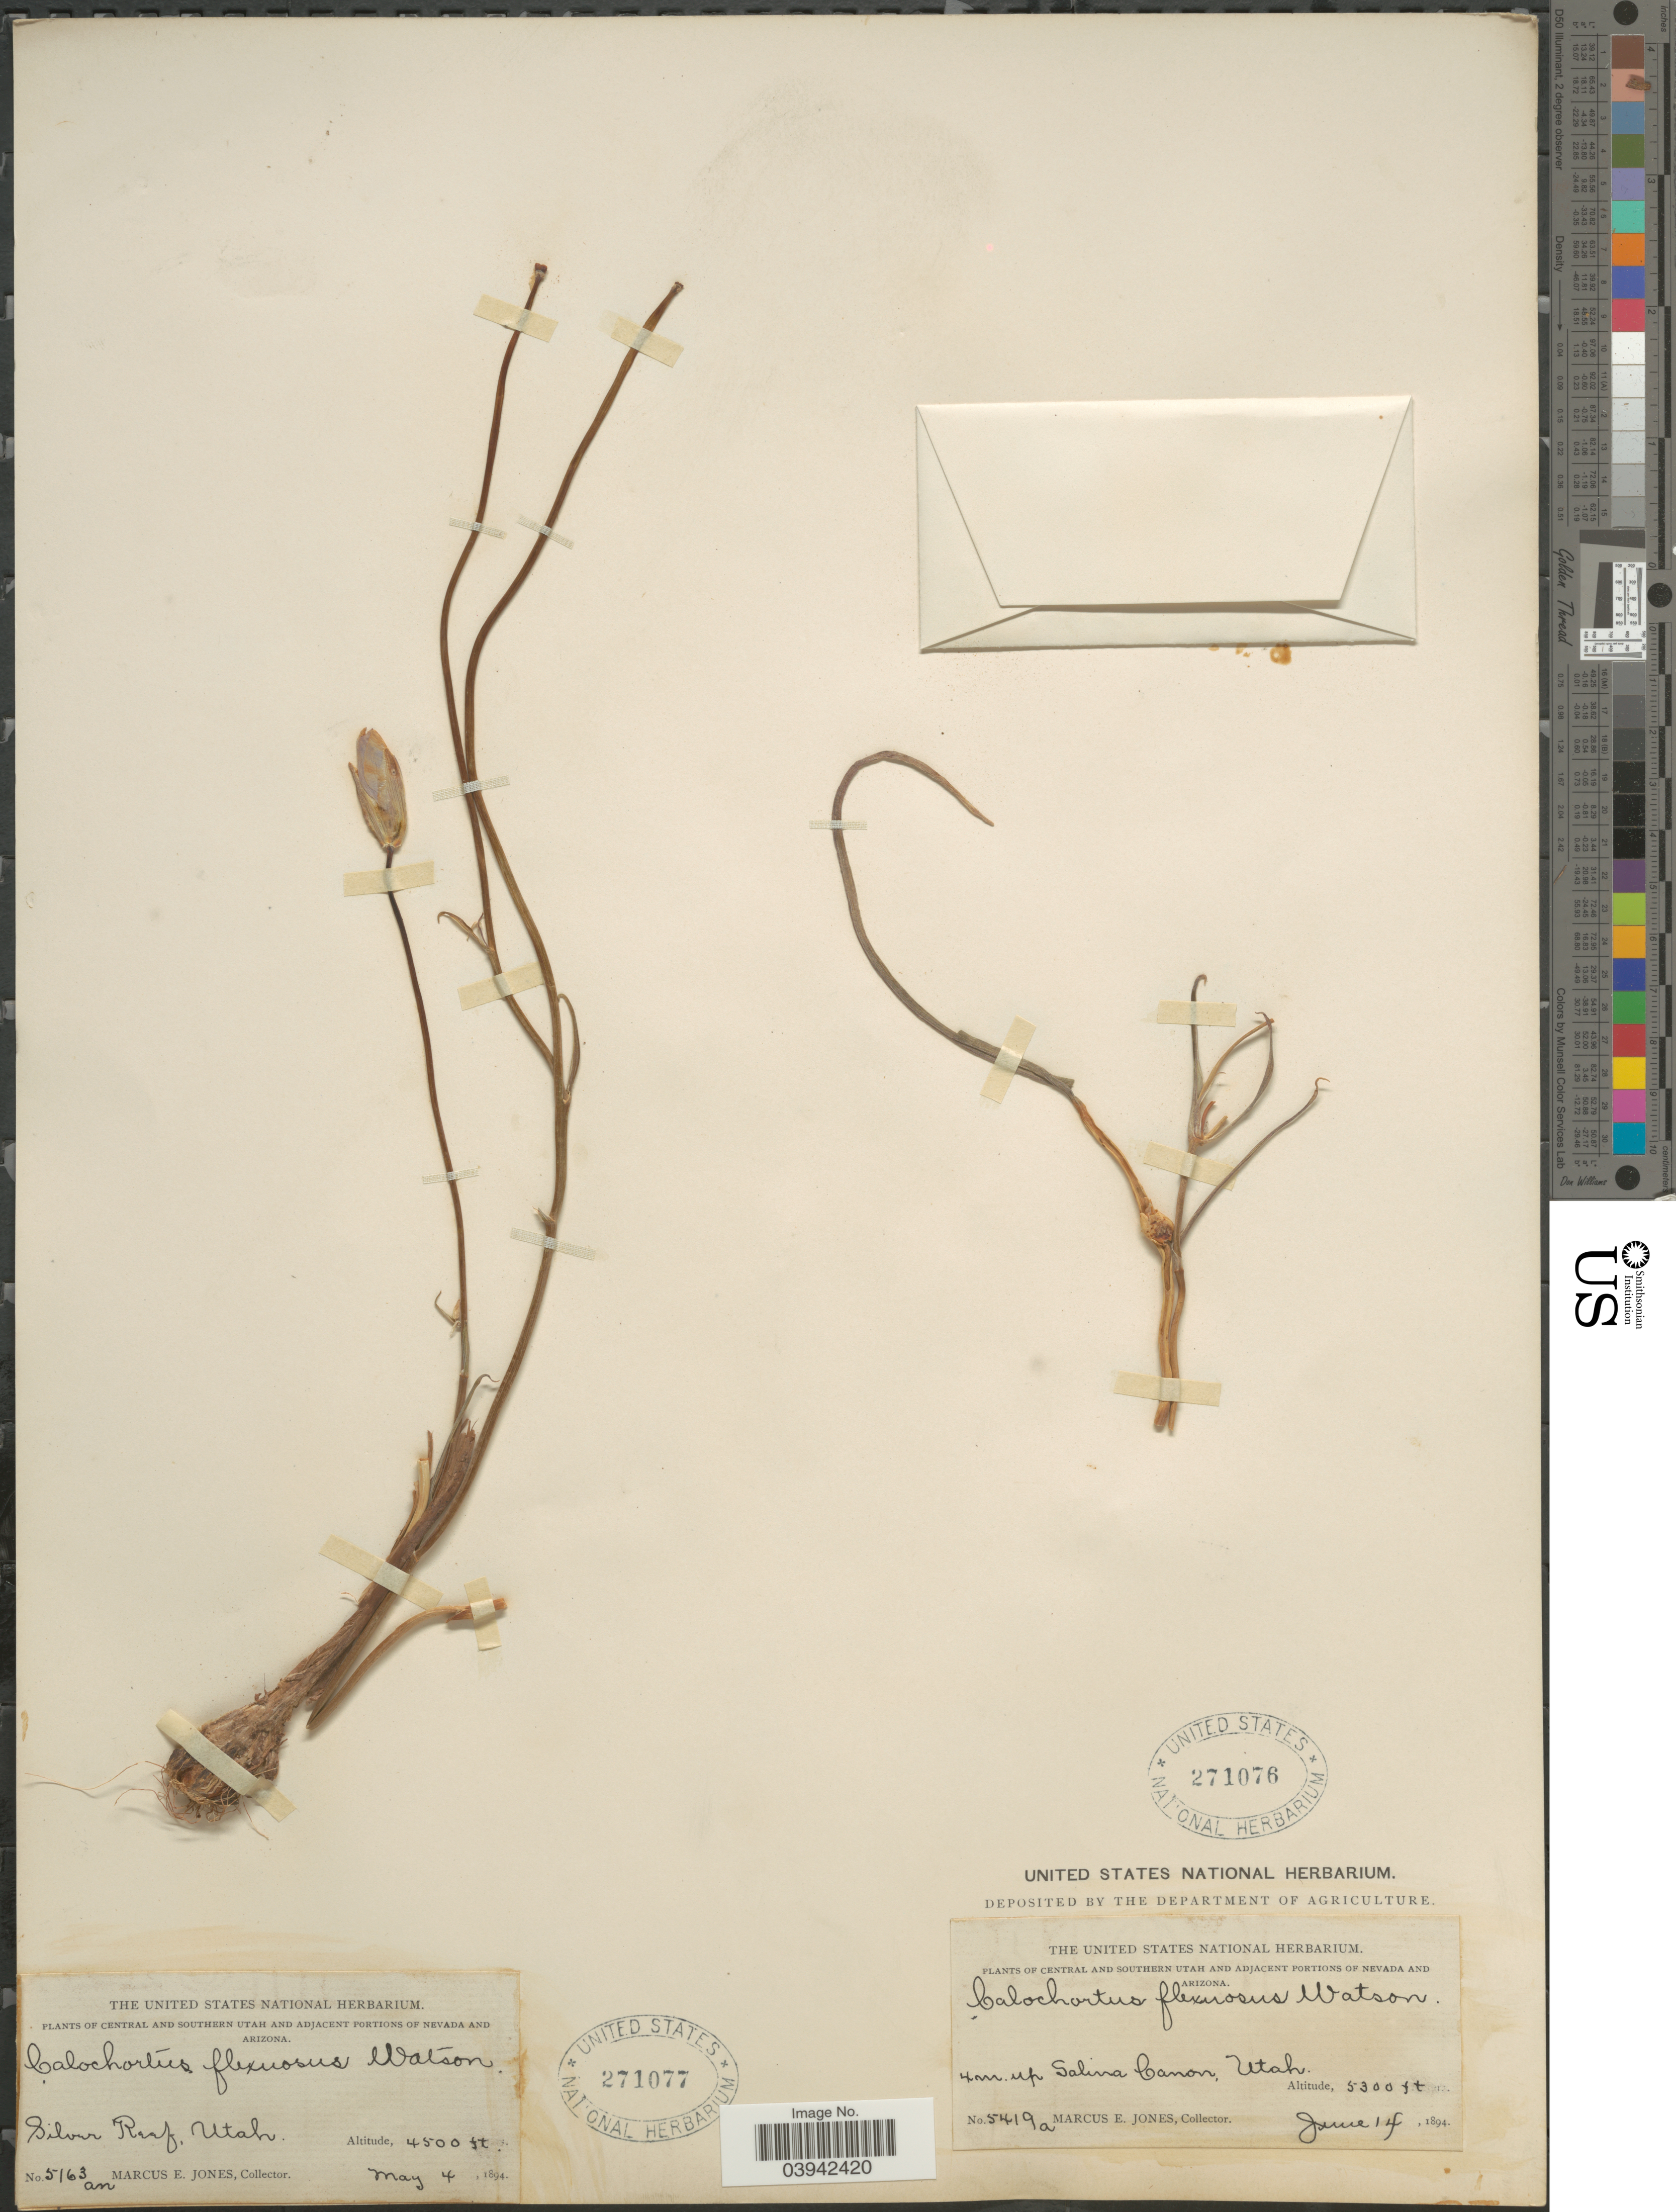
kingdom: Plantae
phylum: Tracheophyta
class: Liliopsida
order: Liliales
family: Liliaceae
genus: Calochortus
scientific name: Calochortus flexuosus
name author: S. Watson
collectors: M. E. Jones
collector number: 5419a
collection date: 1894-06-14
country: United States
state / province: Utah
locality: Central and Southern Utah. 4m. up Salina Canon.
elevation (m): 1615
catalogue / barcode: US 271076-2